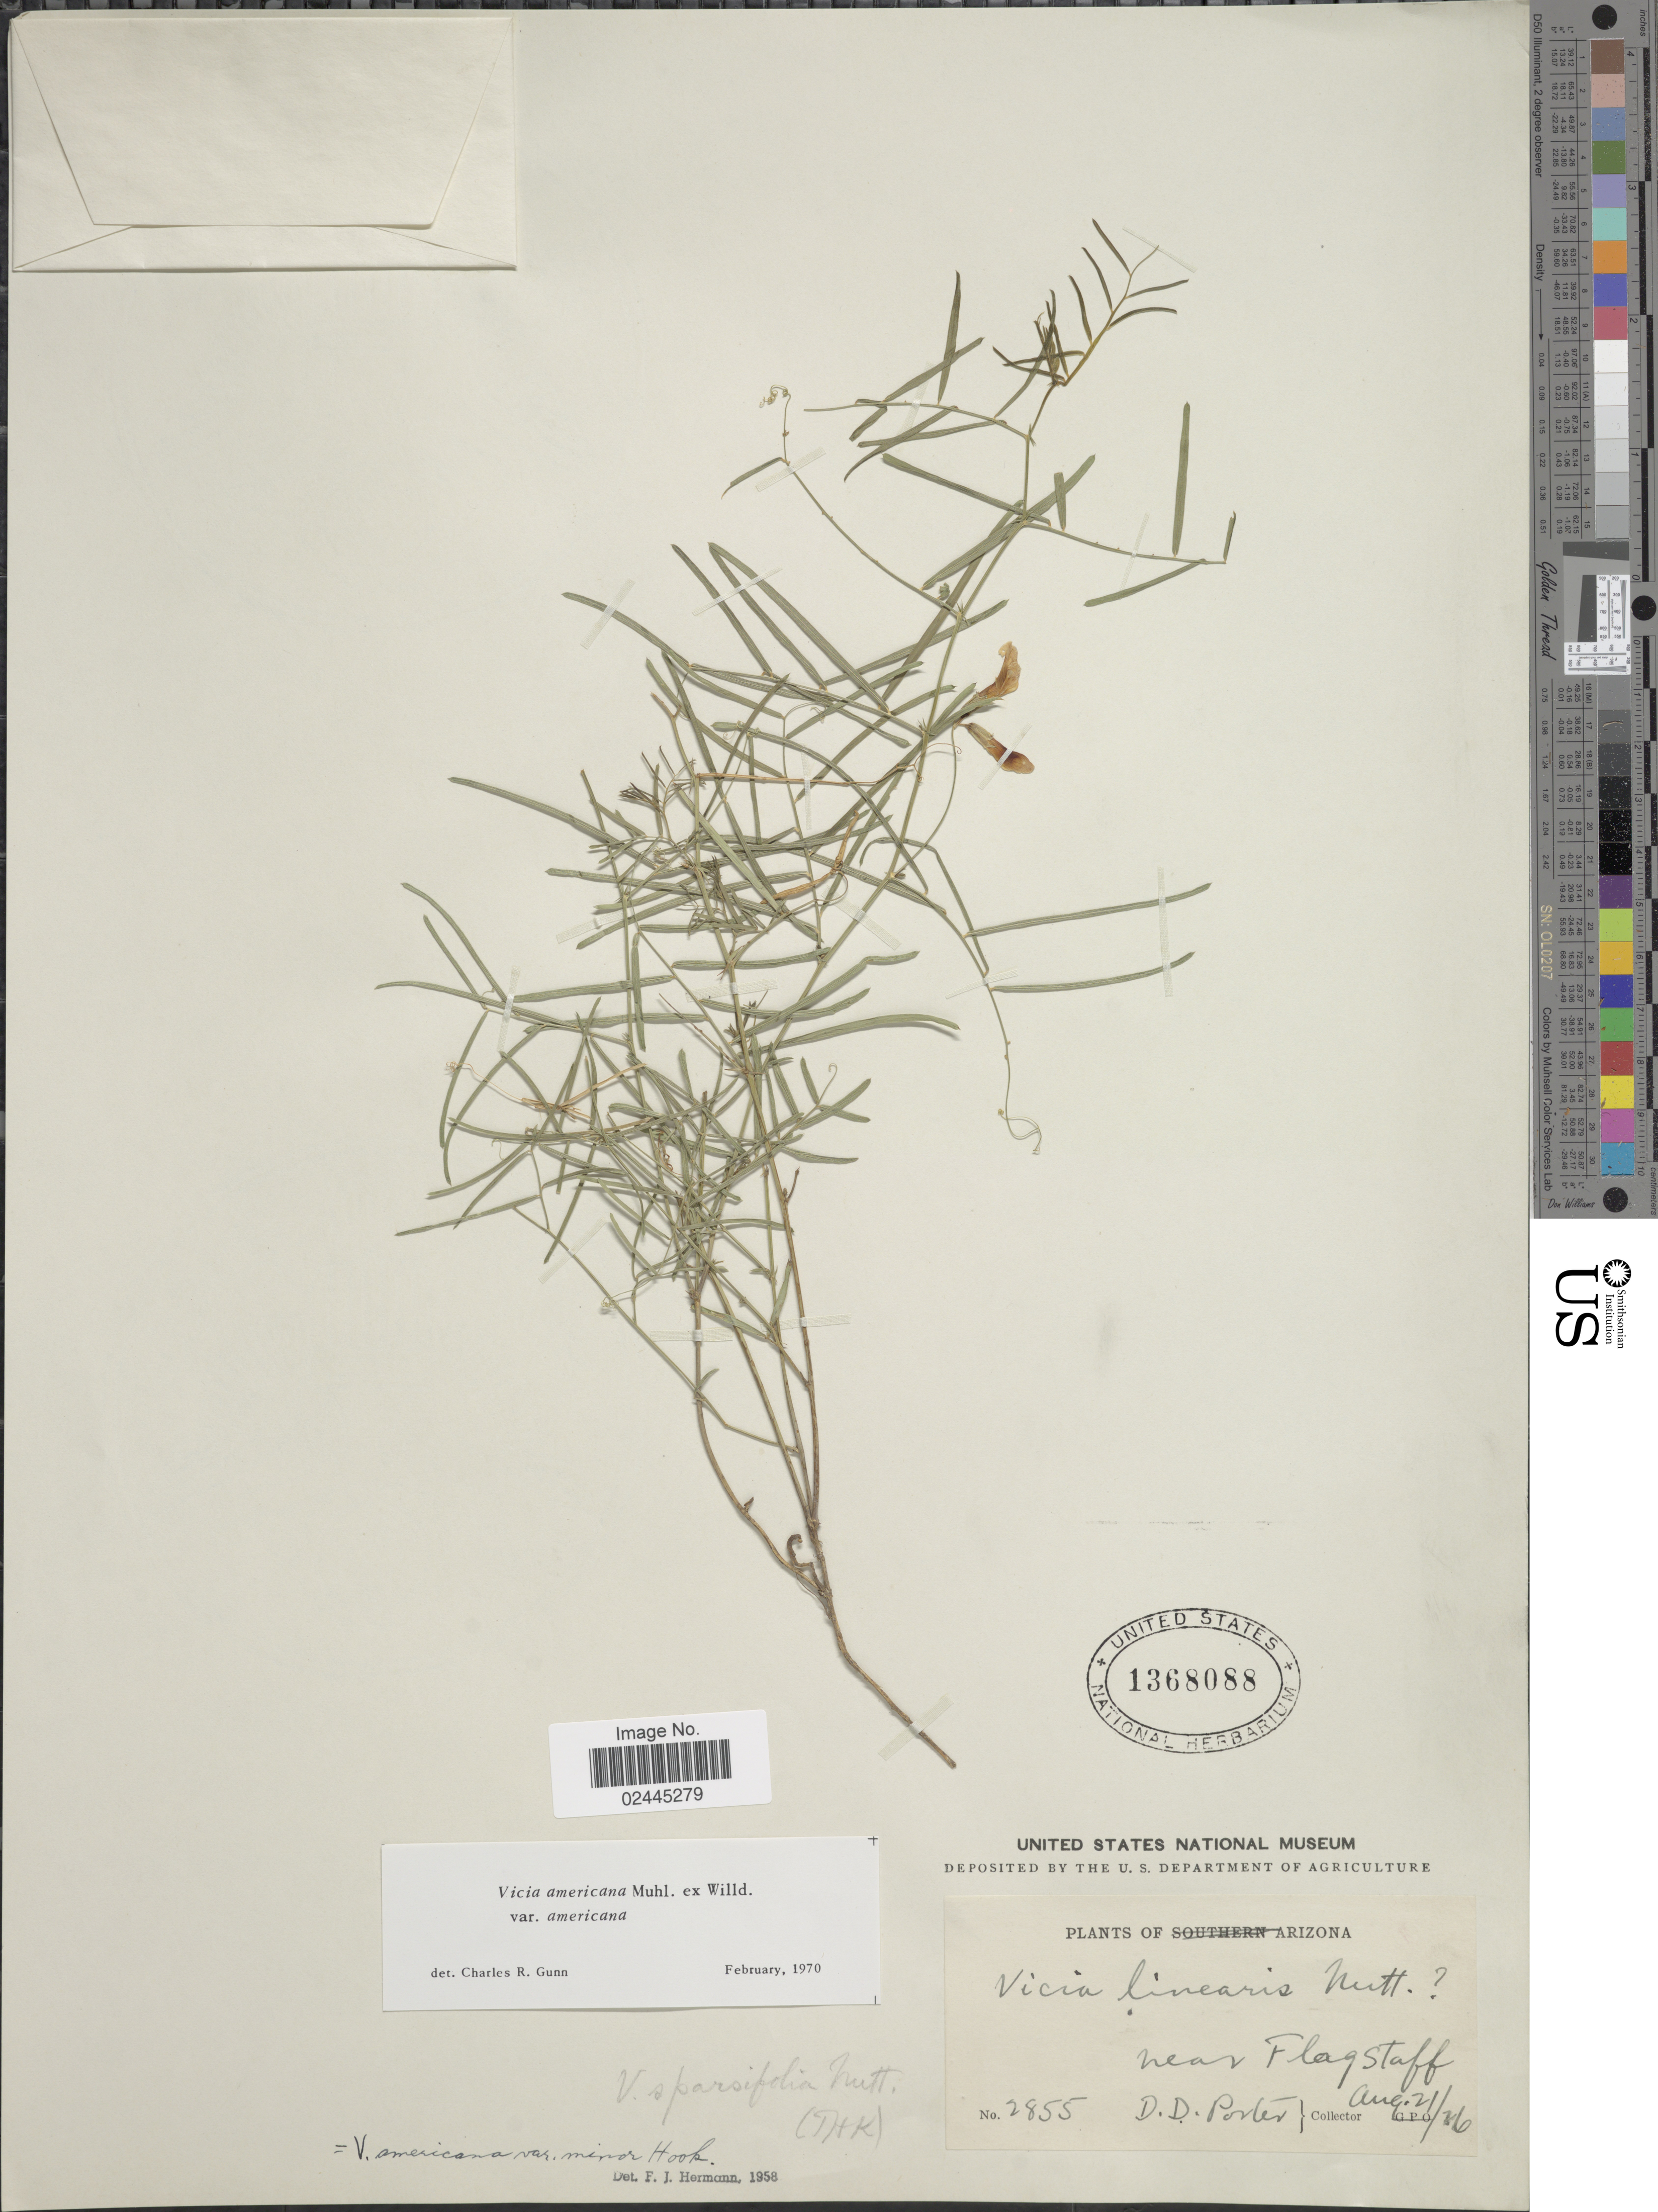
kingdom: Plantae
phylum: Tracheophyta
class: Magnoliopsida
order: Fabales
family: Fabaceae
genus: Vicia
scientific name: Vicia americana var. americana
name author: Muhl. ex Willd.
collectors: D. D. Porter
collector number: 2855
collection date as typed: Transcribed d/m/y: 21/8/36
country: United States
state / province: Arizona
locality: Near Flagstaff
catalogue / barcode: US 1368088